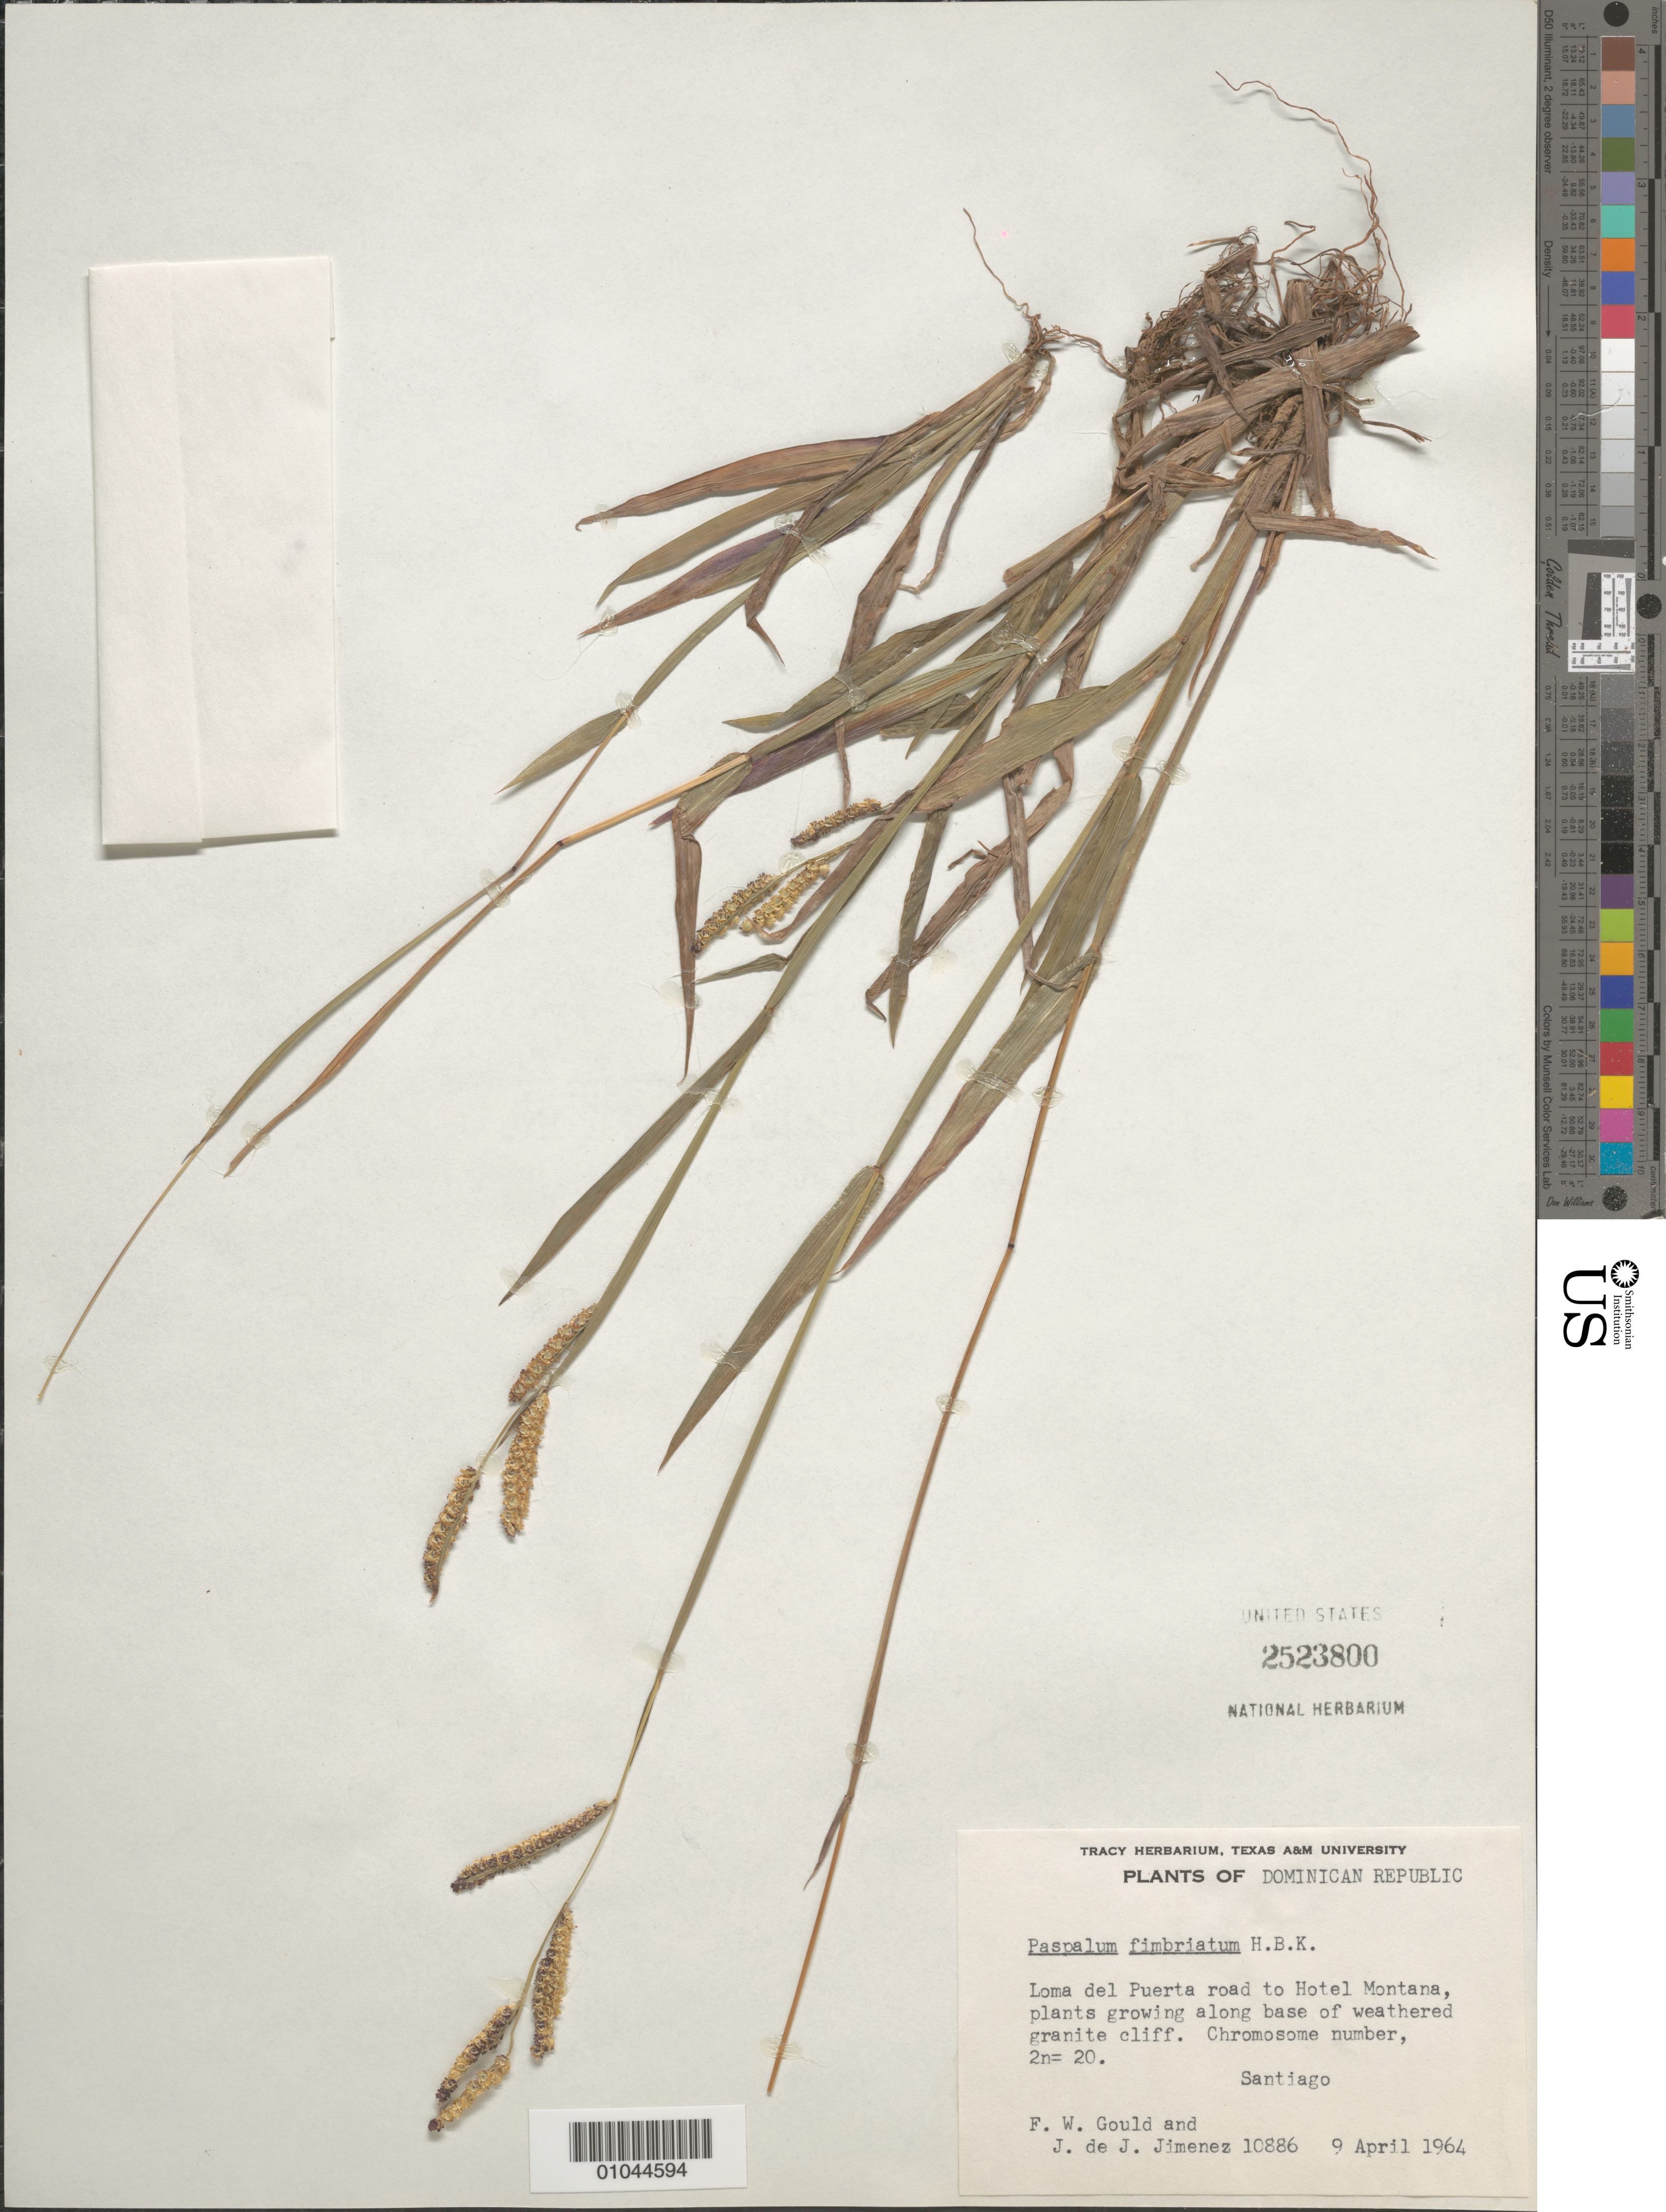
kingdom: Plantae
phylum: Tracheophyta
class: Liliopsida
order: Poales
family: Poaceae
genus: Paspalum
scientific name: Paspalum fimbriatum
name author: Kunth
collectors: F. W. Gould & J. J. Jiménez Almonte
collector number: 10886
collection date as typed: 09 Apr 1964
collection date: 1964-04-09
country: Dominican Republic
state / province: Santiago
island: Hispaniola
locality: Loma del Puerta road to Hotel Montana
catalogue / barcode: US 2523800